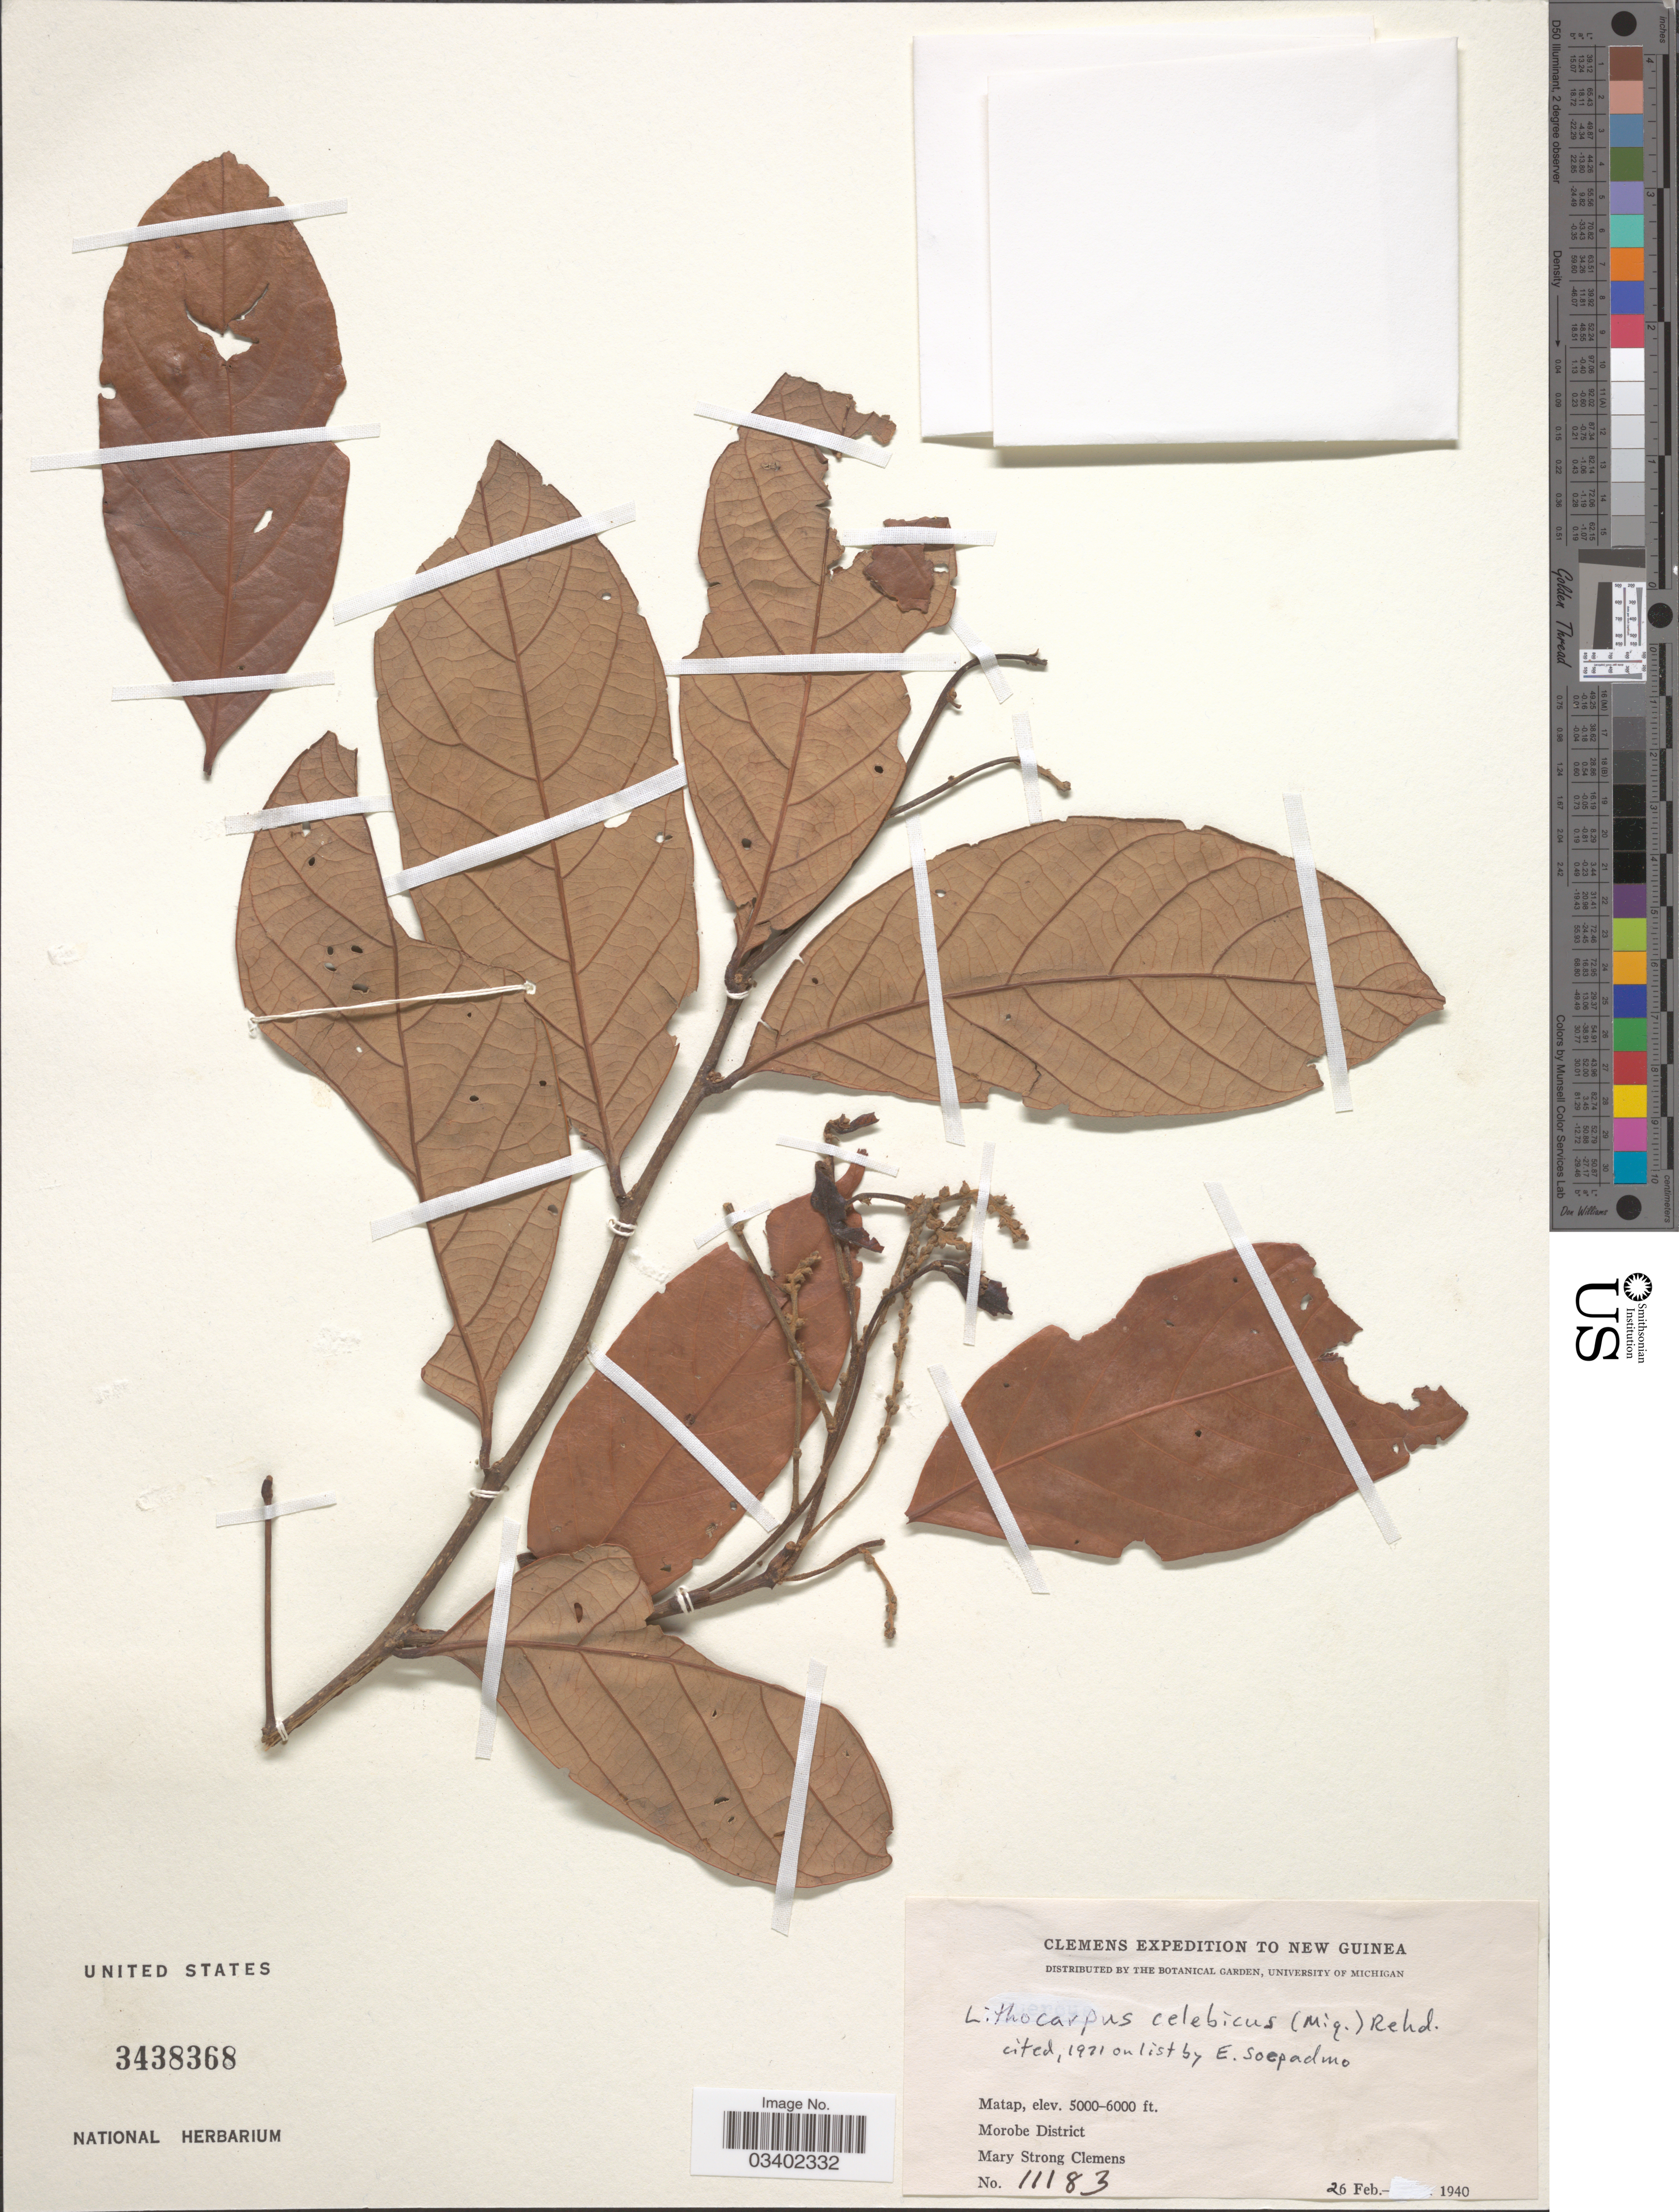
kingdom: Plantae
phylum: Tracheophyta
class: Magnoliopsida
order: Fagales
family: Fagaceae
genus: Lithocarpus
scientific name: Lithocarpus celebicus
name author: (Miq.) Rehder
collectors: M. S. Clemens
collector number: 11183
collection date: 1940-02-26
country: Papua New Guinea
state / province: Morobe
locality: New Guinea. Matap. Morobe District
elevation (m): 1524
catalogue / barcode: US 3438368